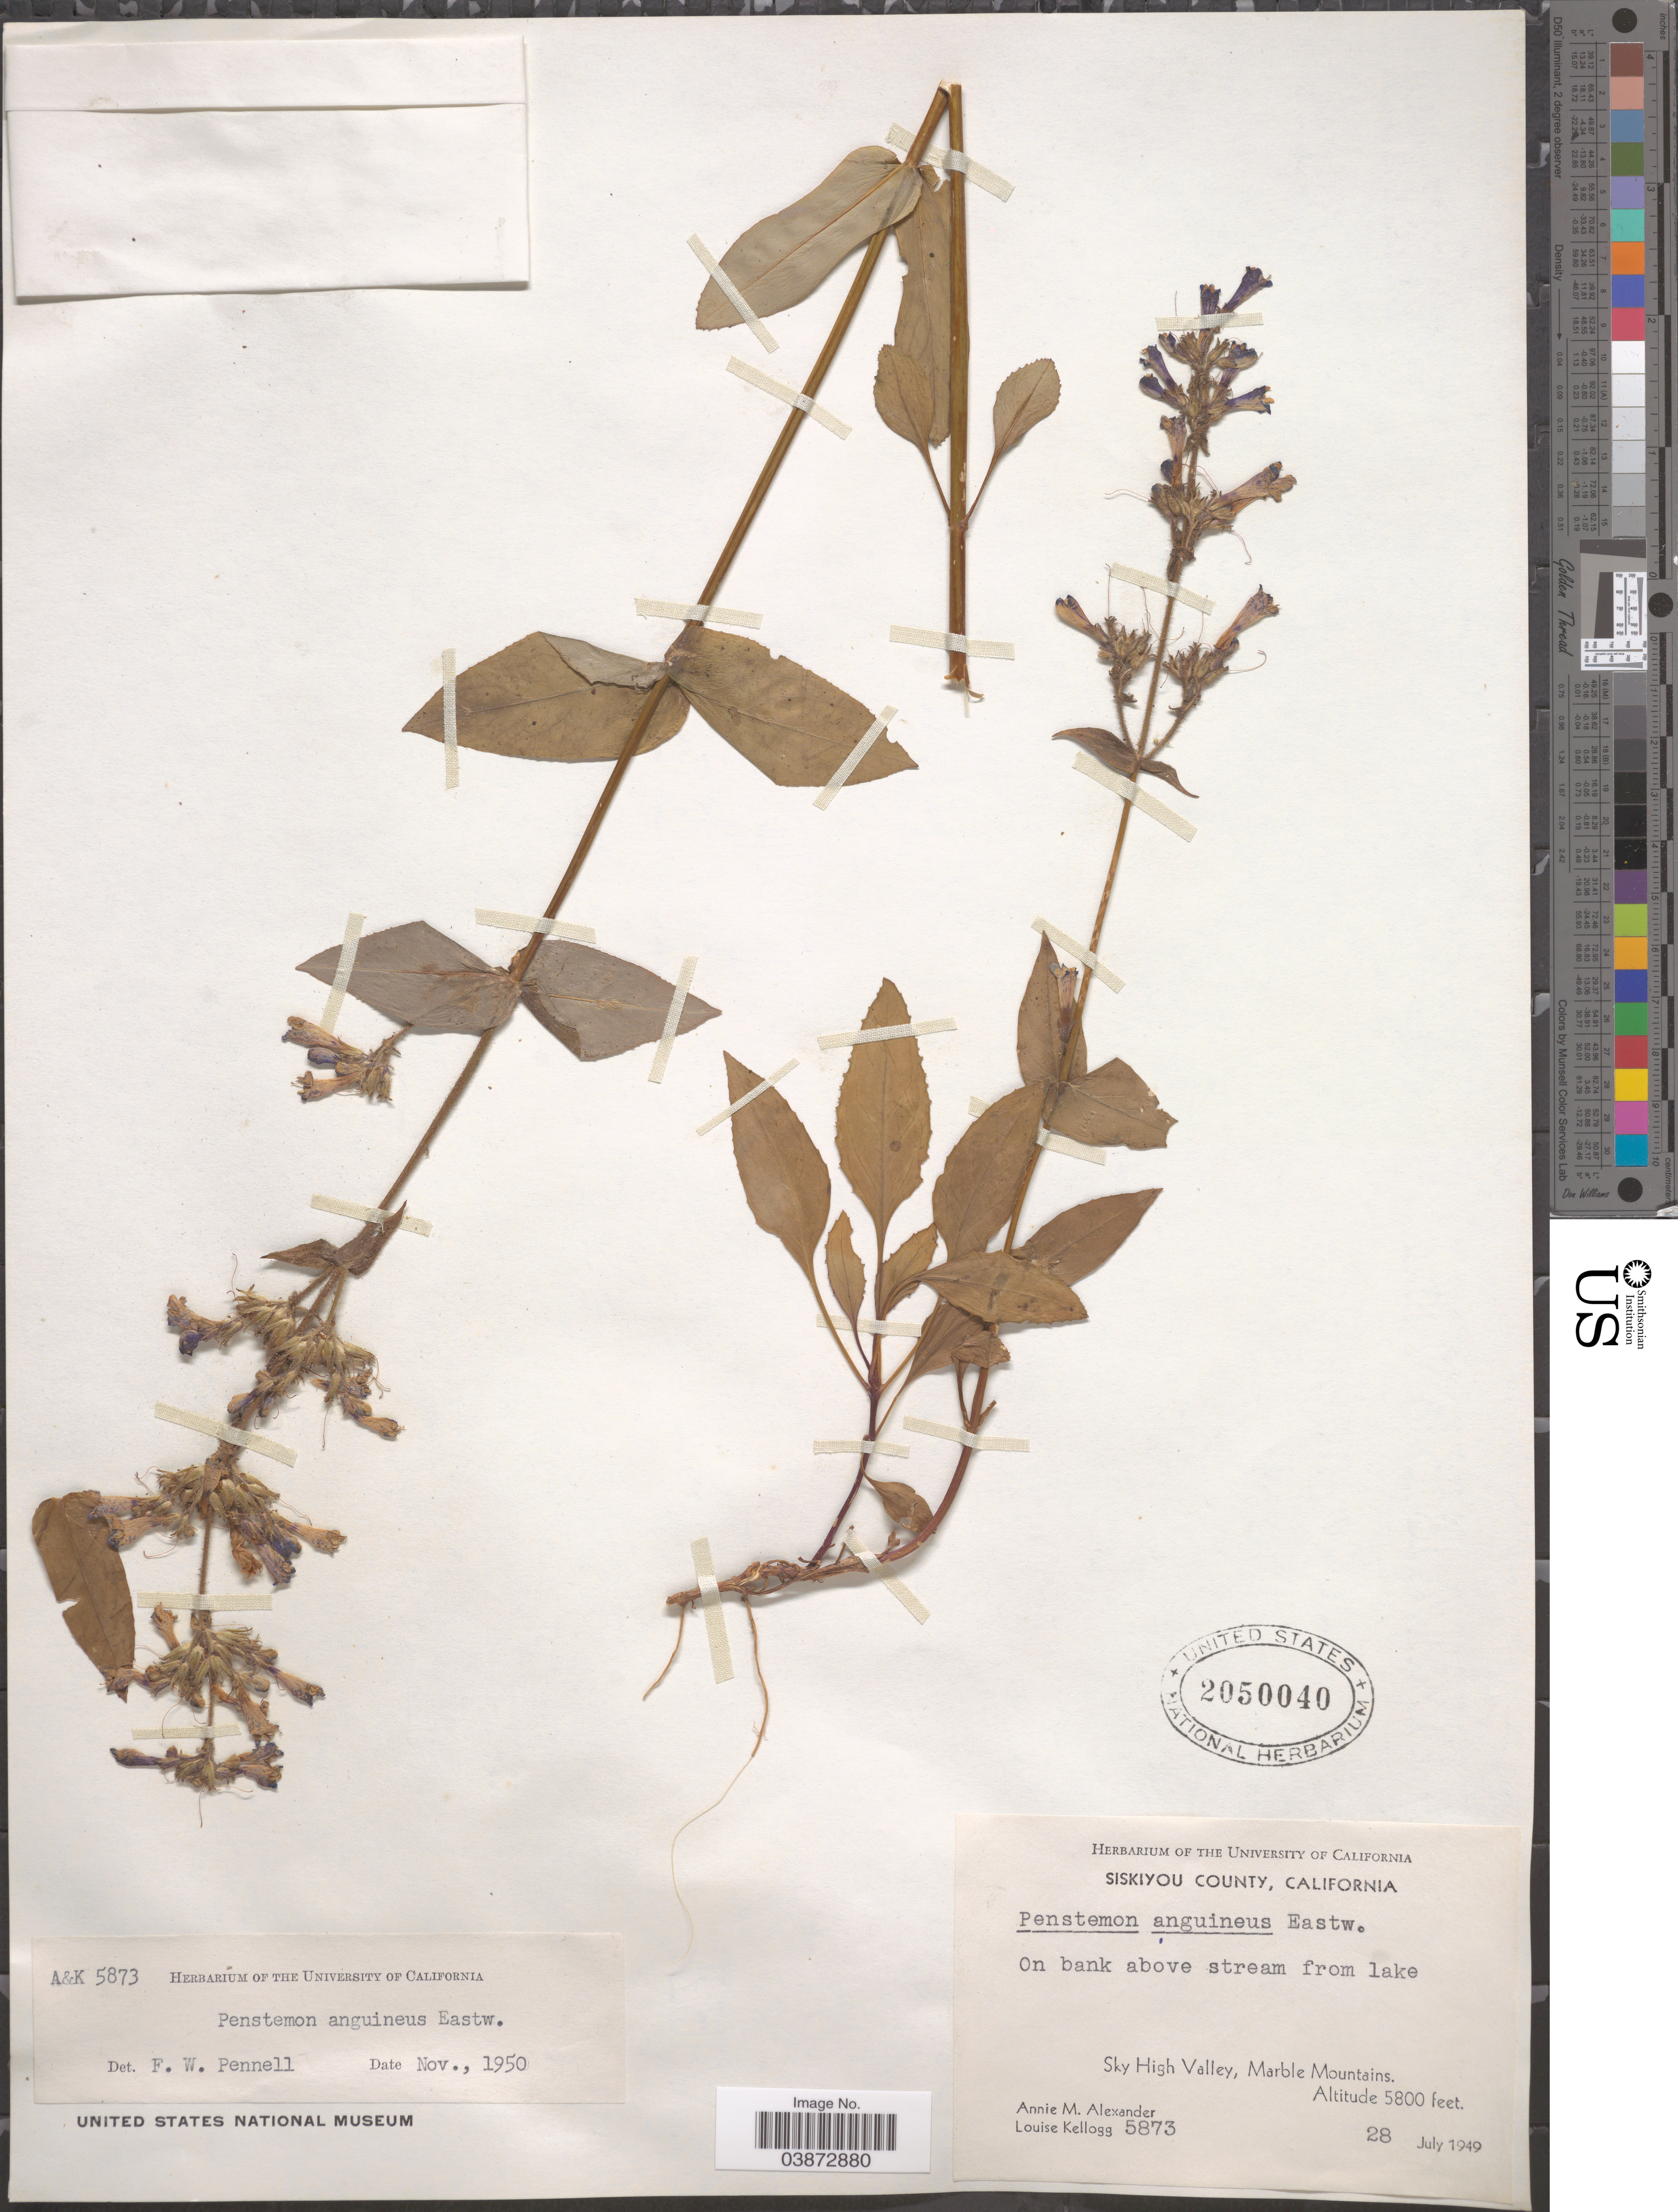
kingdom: Plantae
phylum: Tracheophyta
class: Magnoliopsida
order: Lamiales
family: Plantaginaceae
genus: Penstemon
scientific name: Penstemon anguineus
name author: Eastw.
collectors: A. M. Alexander & L. Kellogg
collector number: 5873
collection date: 1949-07-28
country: United States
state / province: California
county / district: Siskiyou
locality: Siskiyou County. On bank above stream from lake. Sky High Valley, Marble Mountains.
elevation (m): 1768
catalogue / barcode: US 2050040